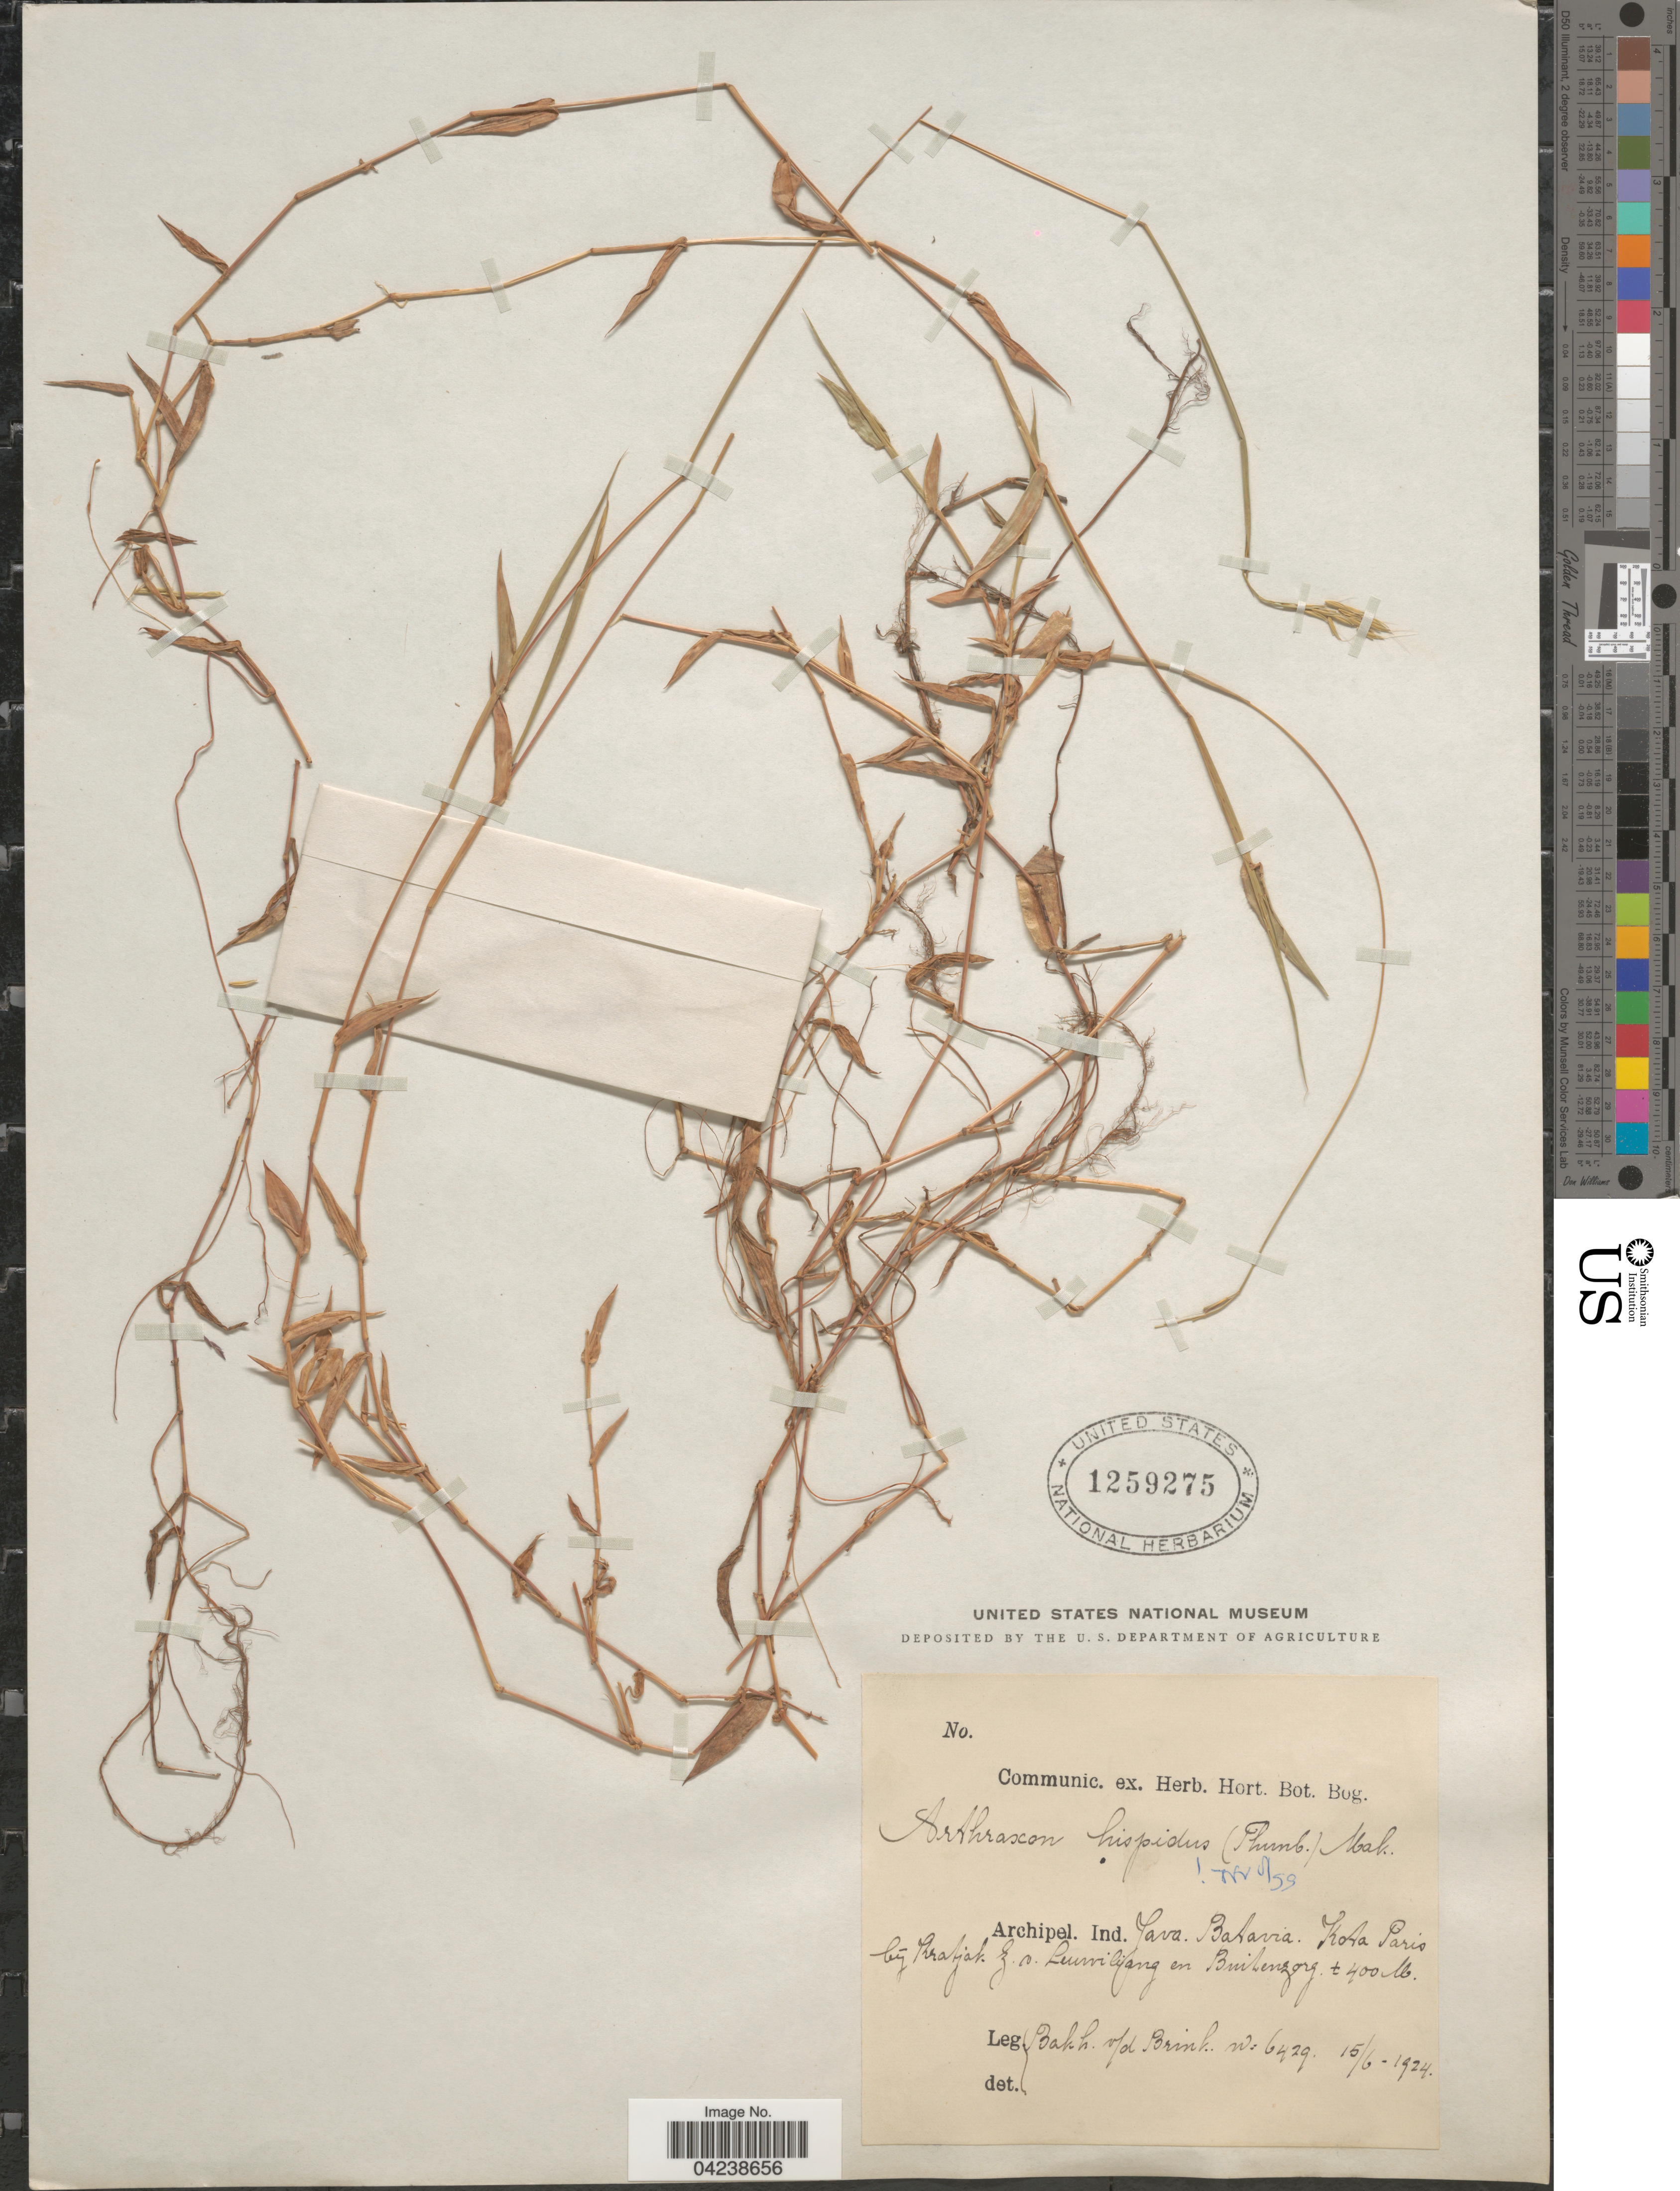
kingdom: Plantae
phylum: Tracheophyta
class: Liliopsida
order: Poales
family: Poaceae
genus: Arthraxon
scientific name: Arthraxon hispidus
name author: (Thunb.) Makino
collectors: R. C. Bakhuizen van den Brink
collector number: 6429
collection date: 1924-06-15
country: Indonesia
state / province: Java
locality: Archipel. Ind. Java. Batavia. Kota Paris bij Kratjak Z. o. Leuwiliang en Buitengzorg.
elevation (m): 400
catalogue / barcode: US 1259275